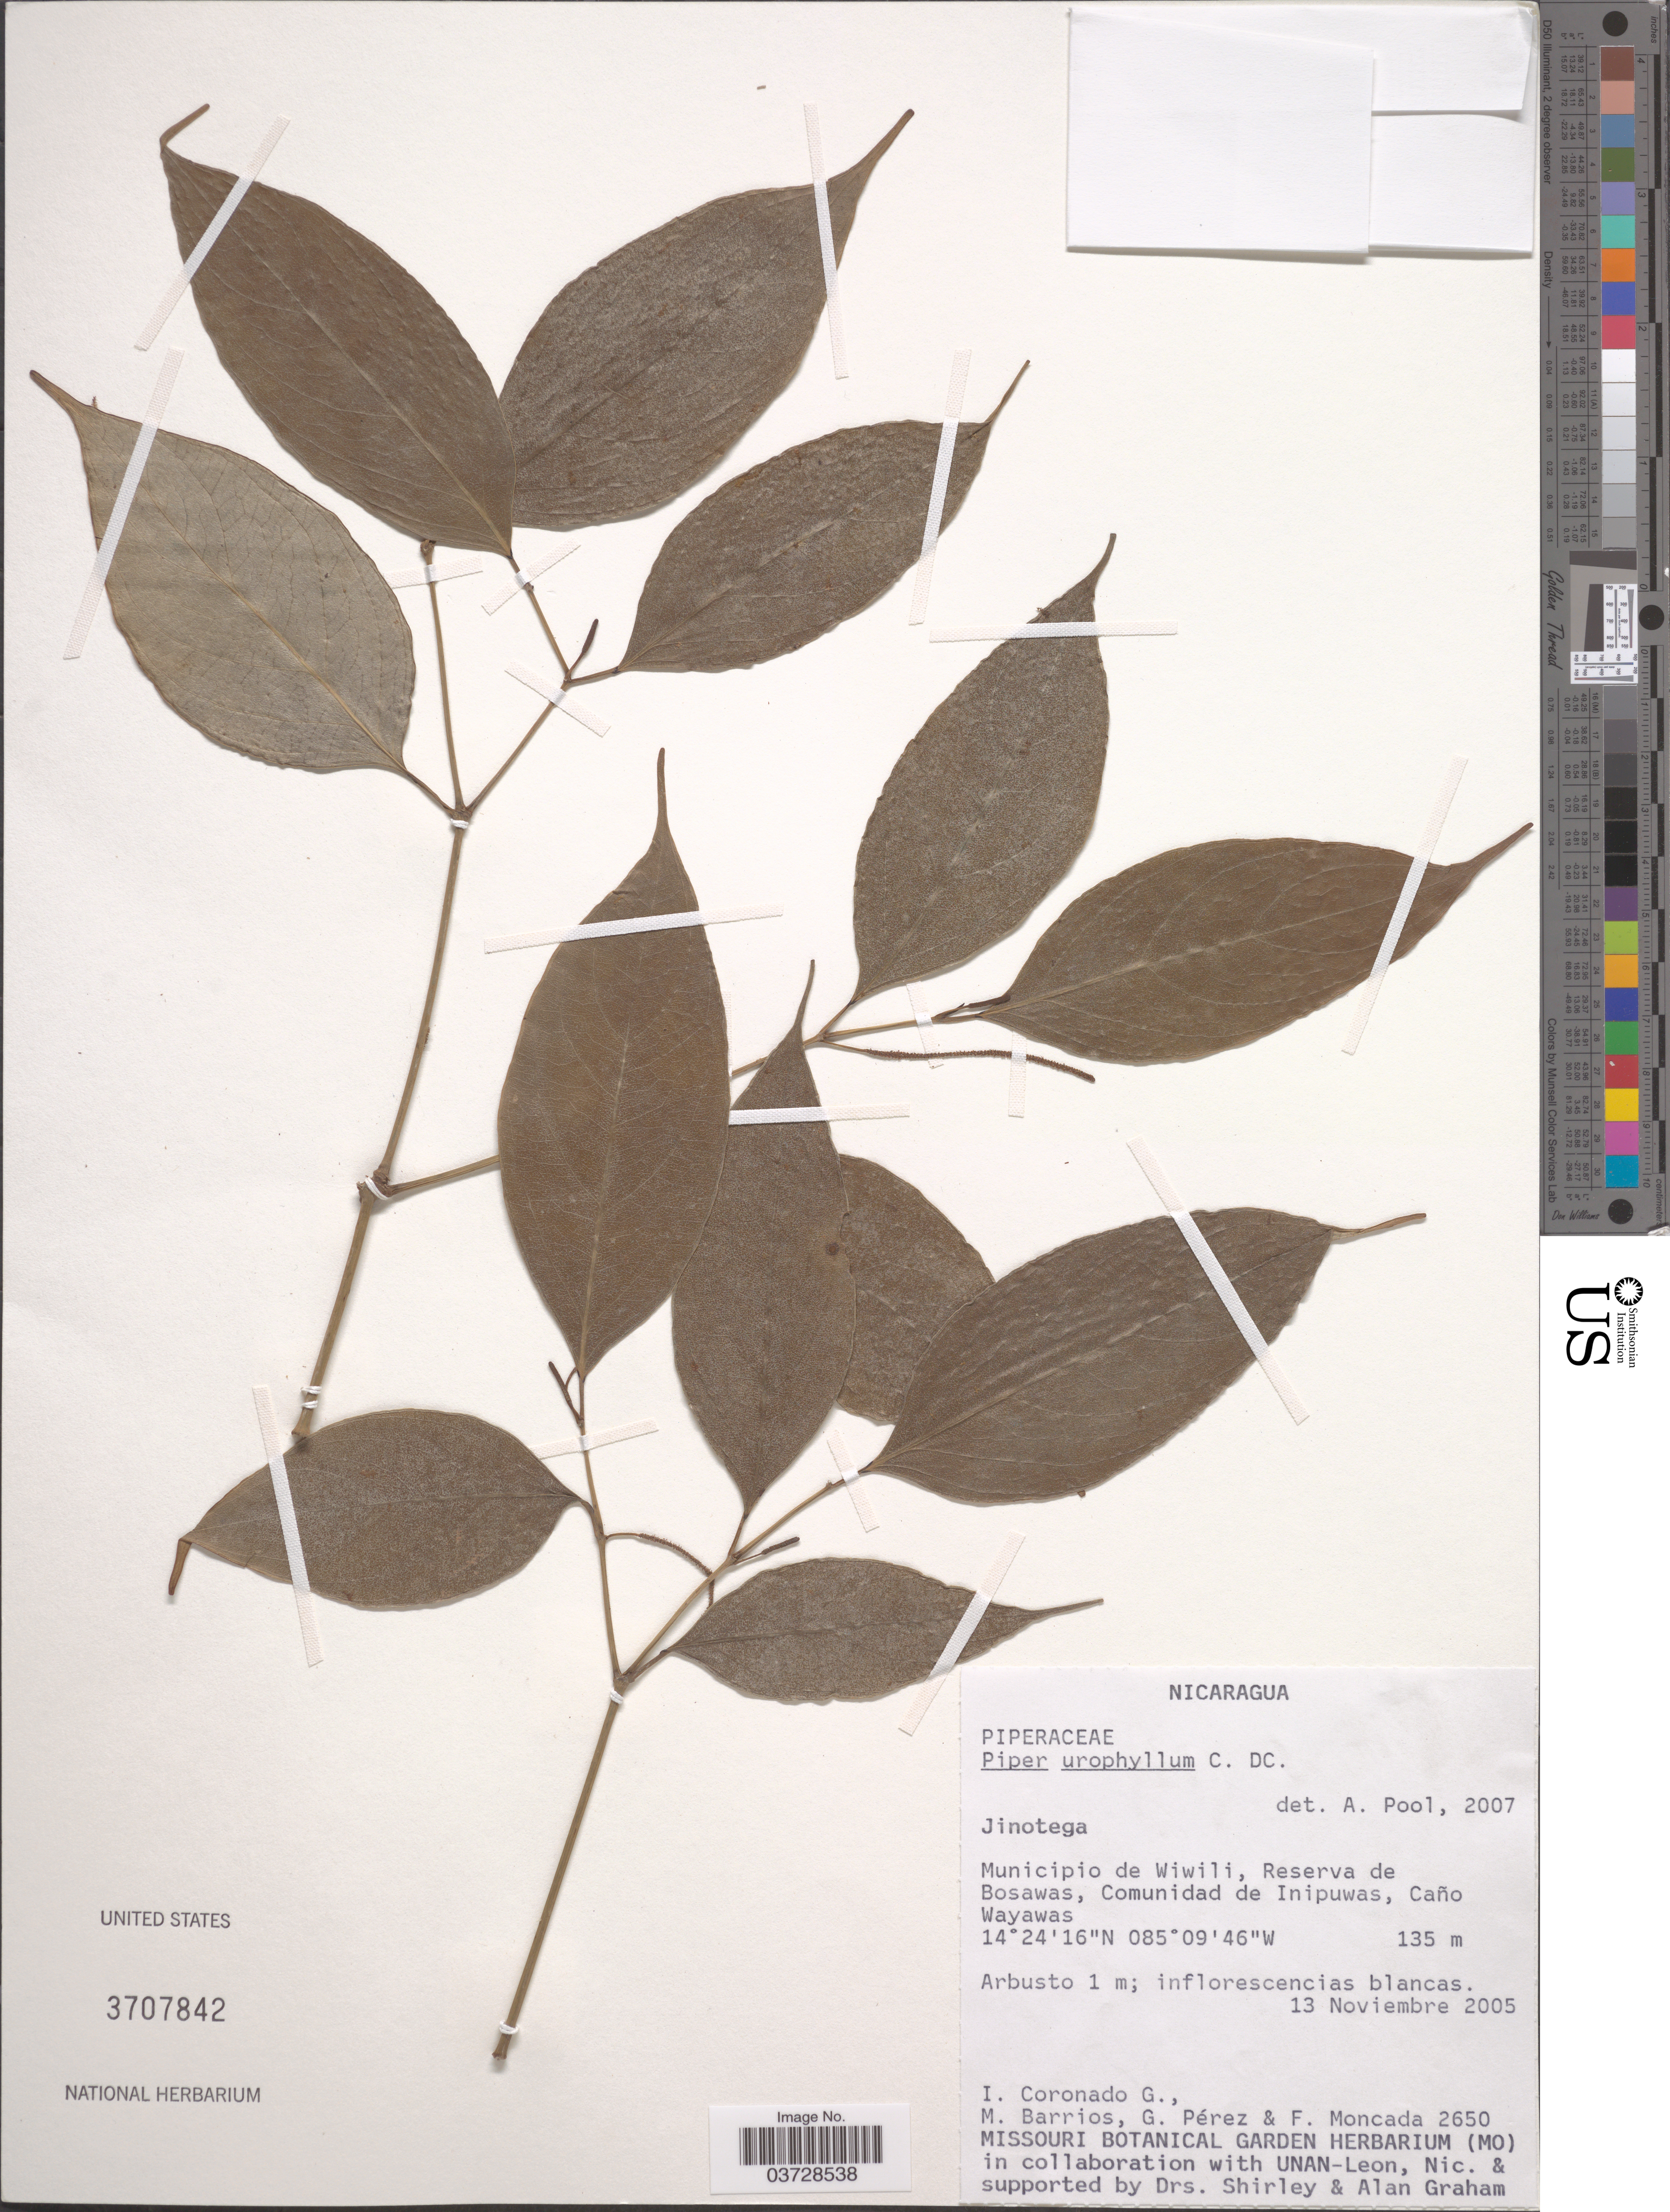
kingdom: Plantae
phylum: Tracheophyta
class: Magnoliopsida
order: Piperales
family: Piperaceae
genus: Piper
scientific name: Piper urophyllum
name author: DC.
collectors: I. Coronado, M. Barrios, G. Perez & F. Moncada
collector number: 2650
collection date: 2005-11-13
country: Nicaragua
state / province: Jinotega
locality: Municipio de Wiwili, Reserva de Bosawas, Comunidad de Inipuwas, Caño Wayawas.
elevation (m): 135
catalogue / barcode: US 3707842